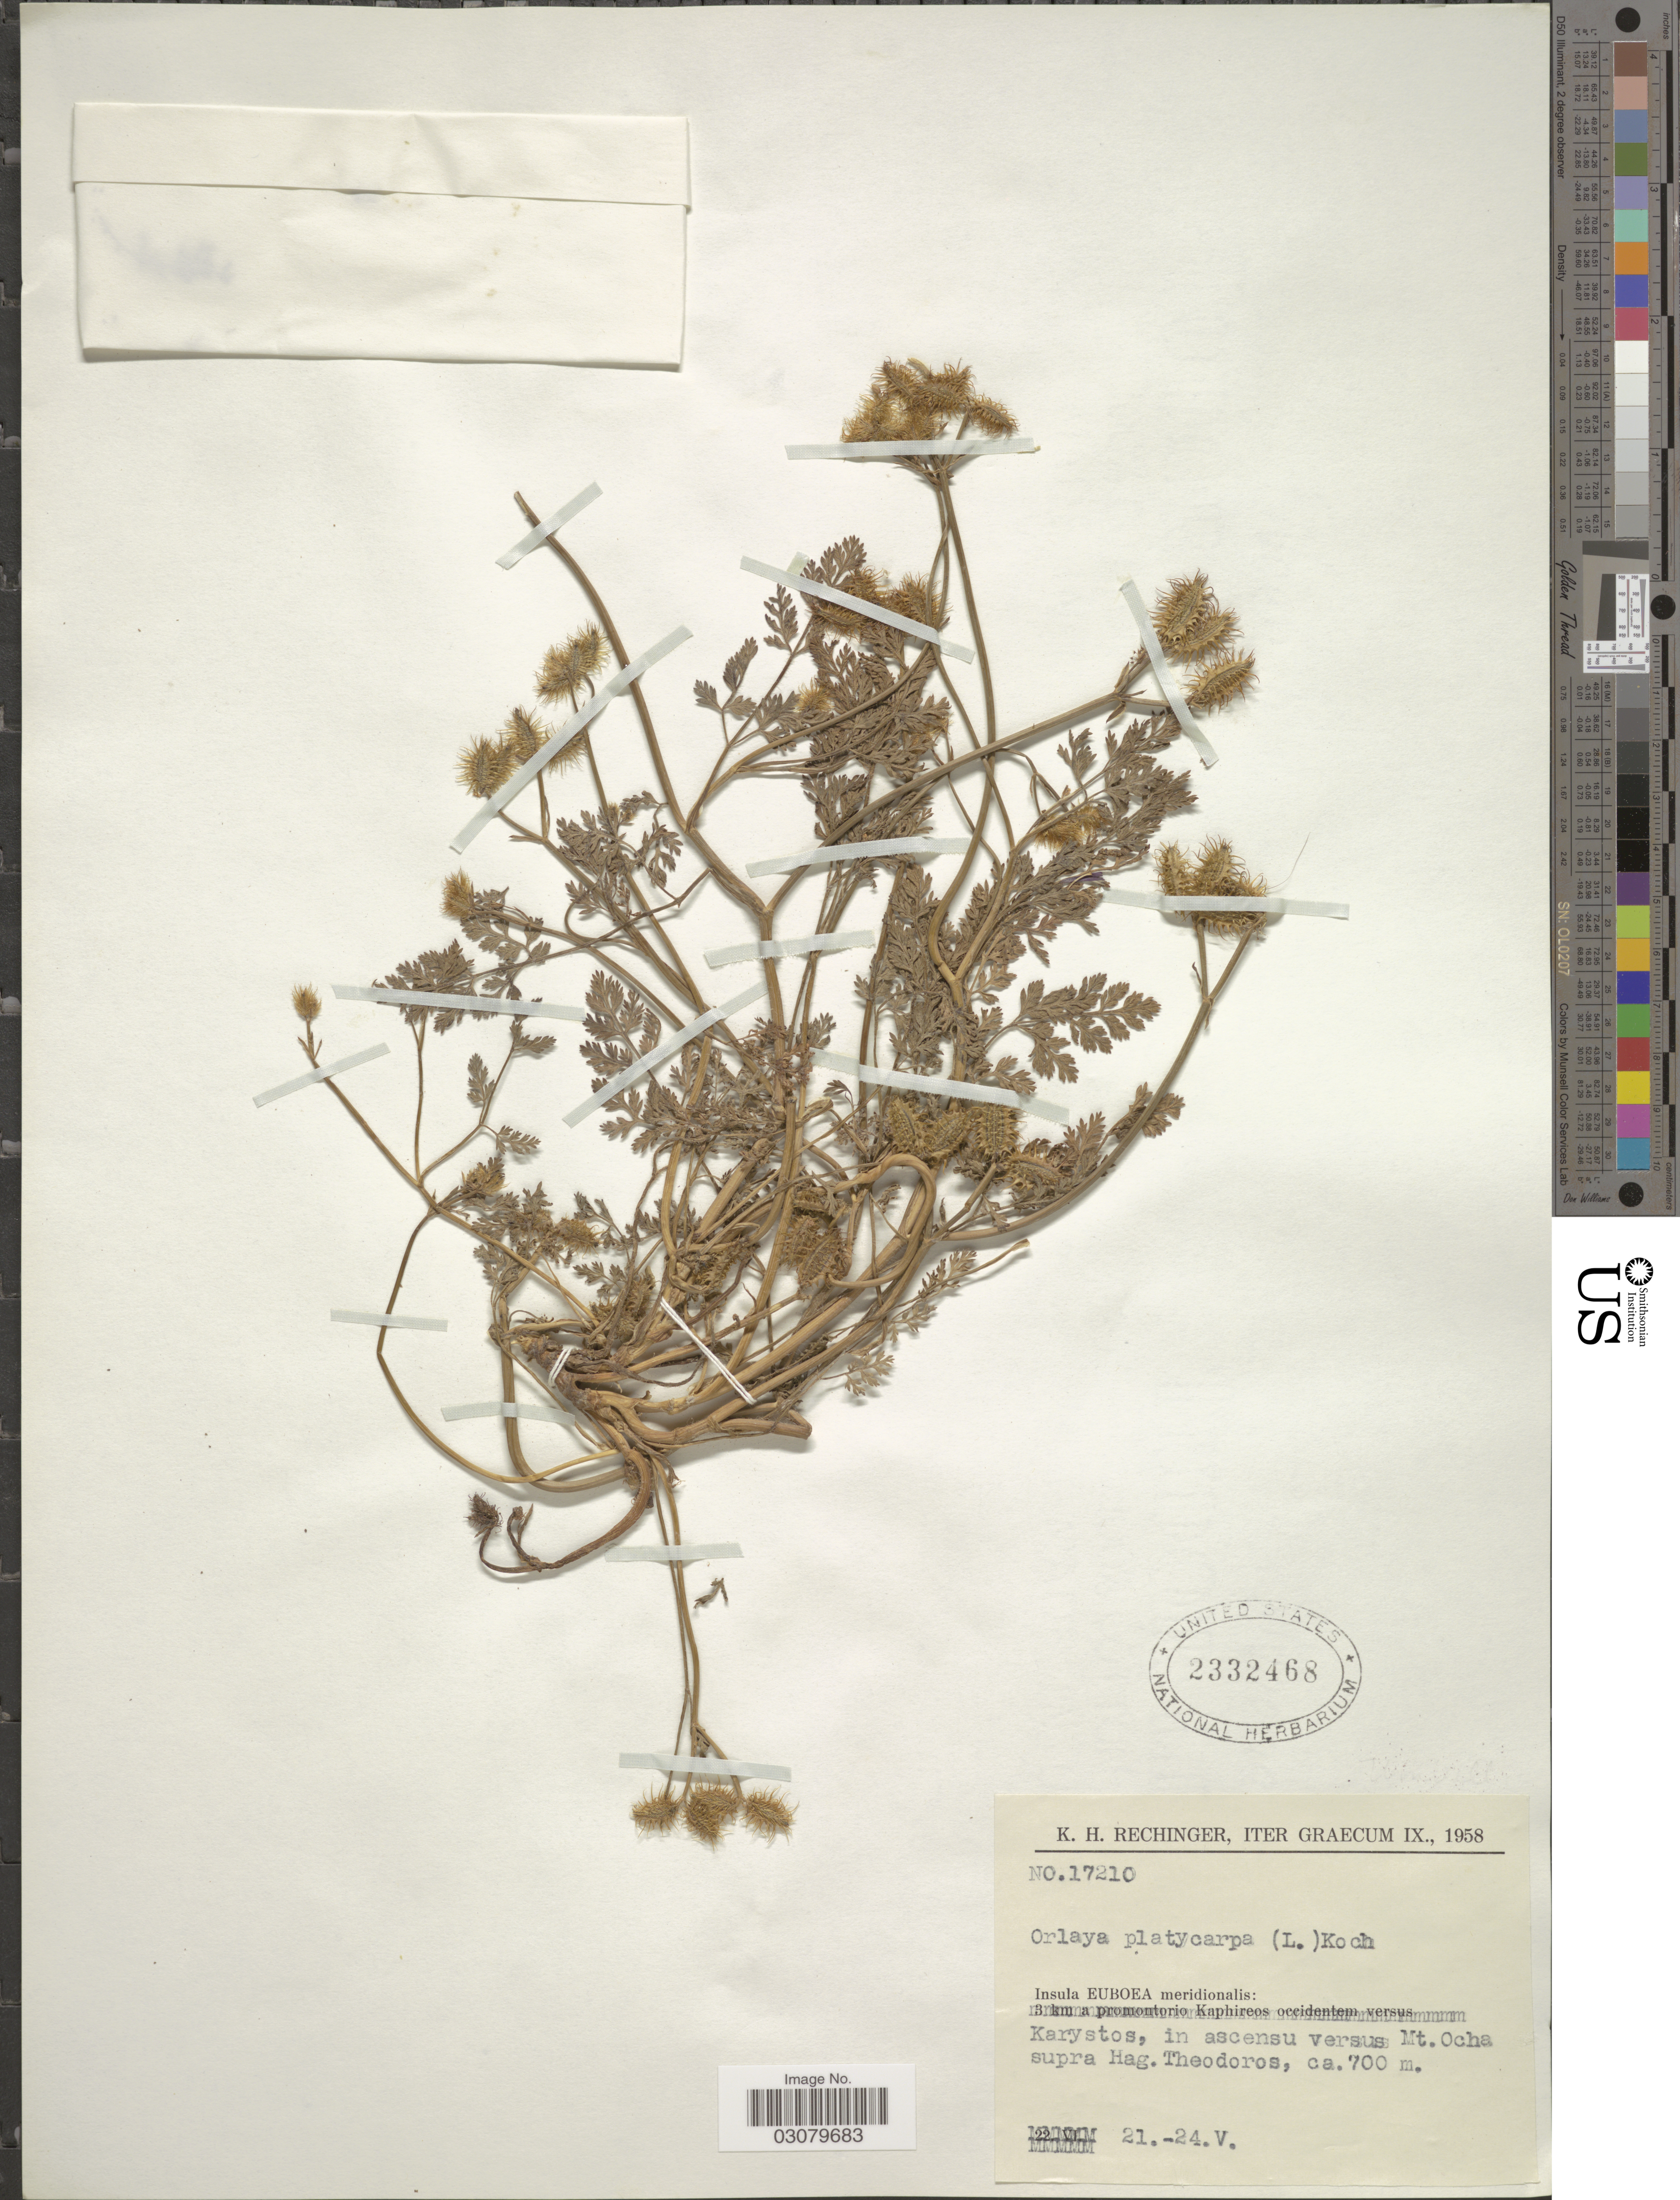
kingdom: Plantae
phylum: Tracheophyta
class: Magnoliopsida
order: Apiales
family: Apiaceae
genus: Orlaya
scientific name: Orlaya platycarpos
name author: W.D.J. Koch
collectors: K. H. Rechinger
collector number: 17210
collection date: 1958-05-21/1958-05-24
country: Greece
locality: Insula Euboea meridionalis: Karystos, in ascensu versus Mt. Ocha supra Hag. Theodoros.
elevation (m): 700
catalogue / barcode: US 2332468